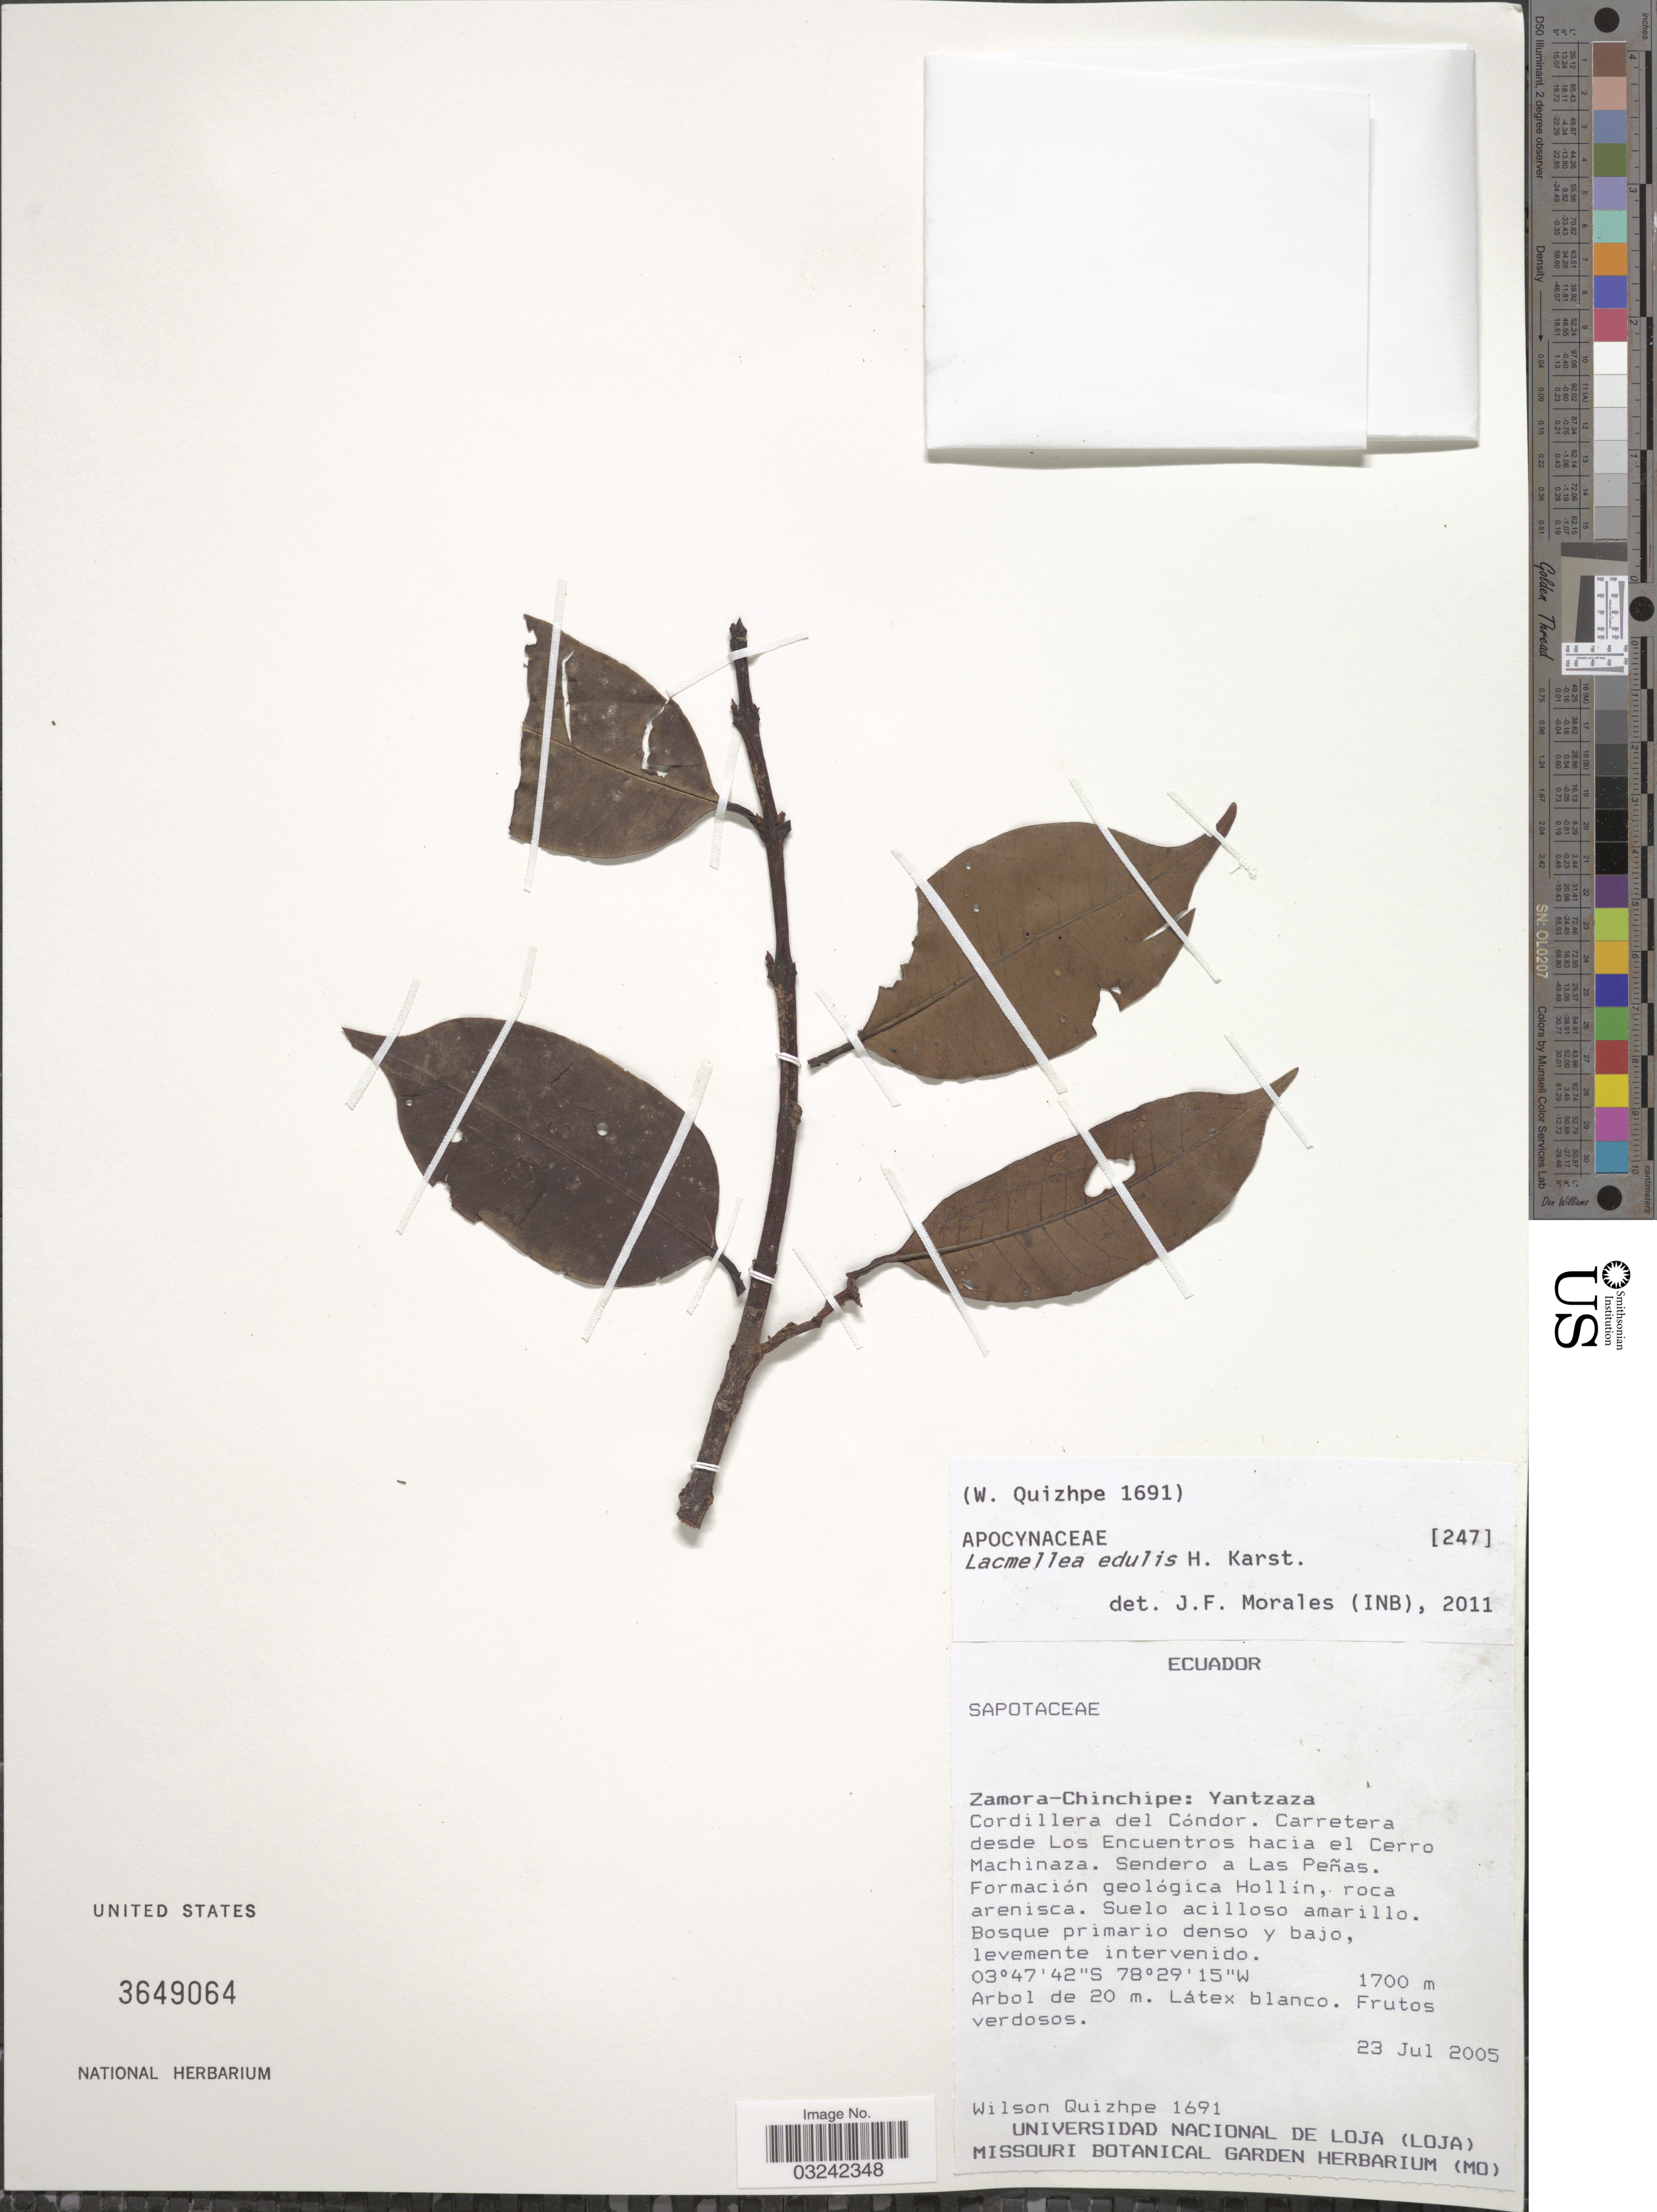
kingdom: Plantae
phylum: Tracheophyta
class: Magnoliopsida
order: Gentianales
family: Apocynaceae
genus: Lacmellea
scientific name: Lacmellea edulis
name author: H. Karst.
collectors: W. Quizhpe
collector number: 1691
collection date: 2005-07-23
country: Ecuador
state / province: Zamora-Chinchipe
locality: Yantzaza. Cordillera del Cóndor. Carretera desde Los Encuentros hacia el Cerro Machinaza. Sendero a Las Peñas.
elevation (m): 1700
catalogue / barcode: US 3649064